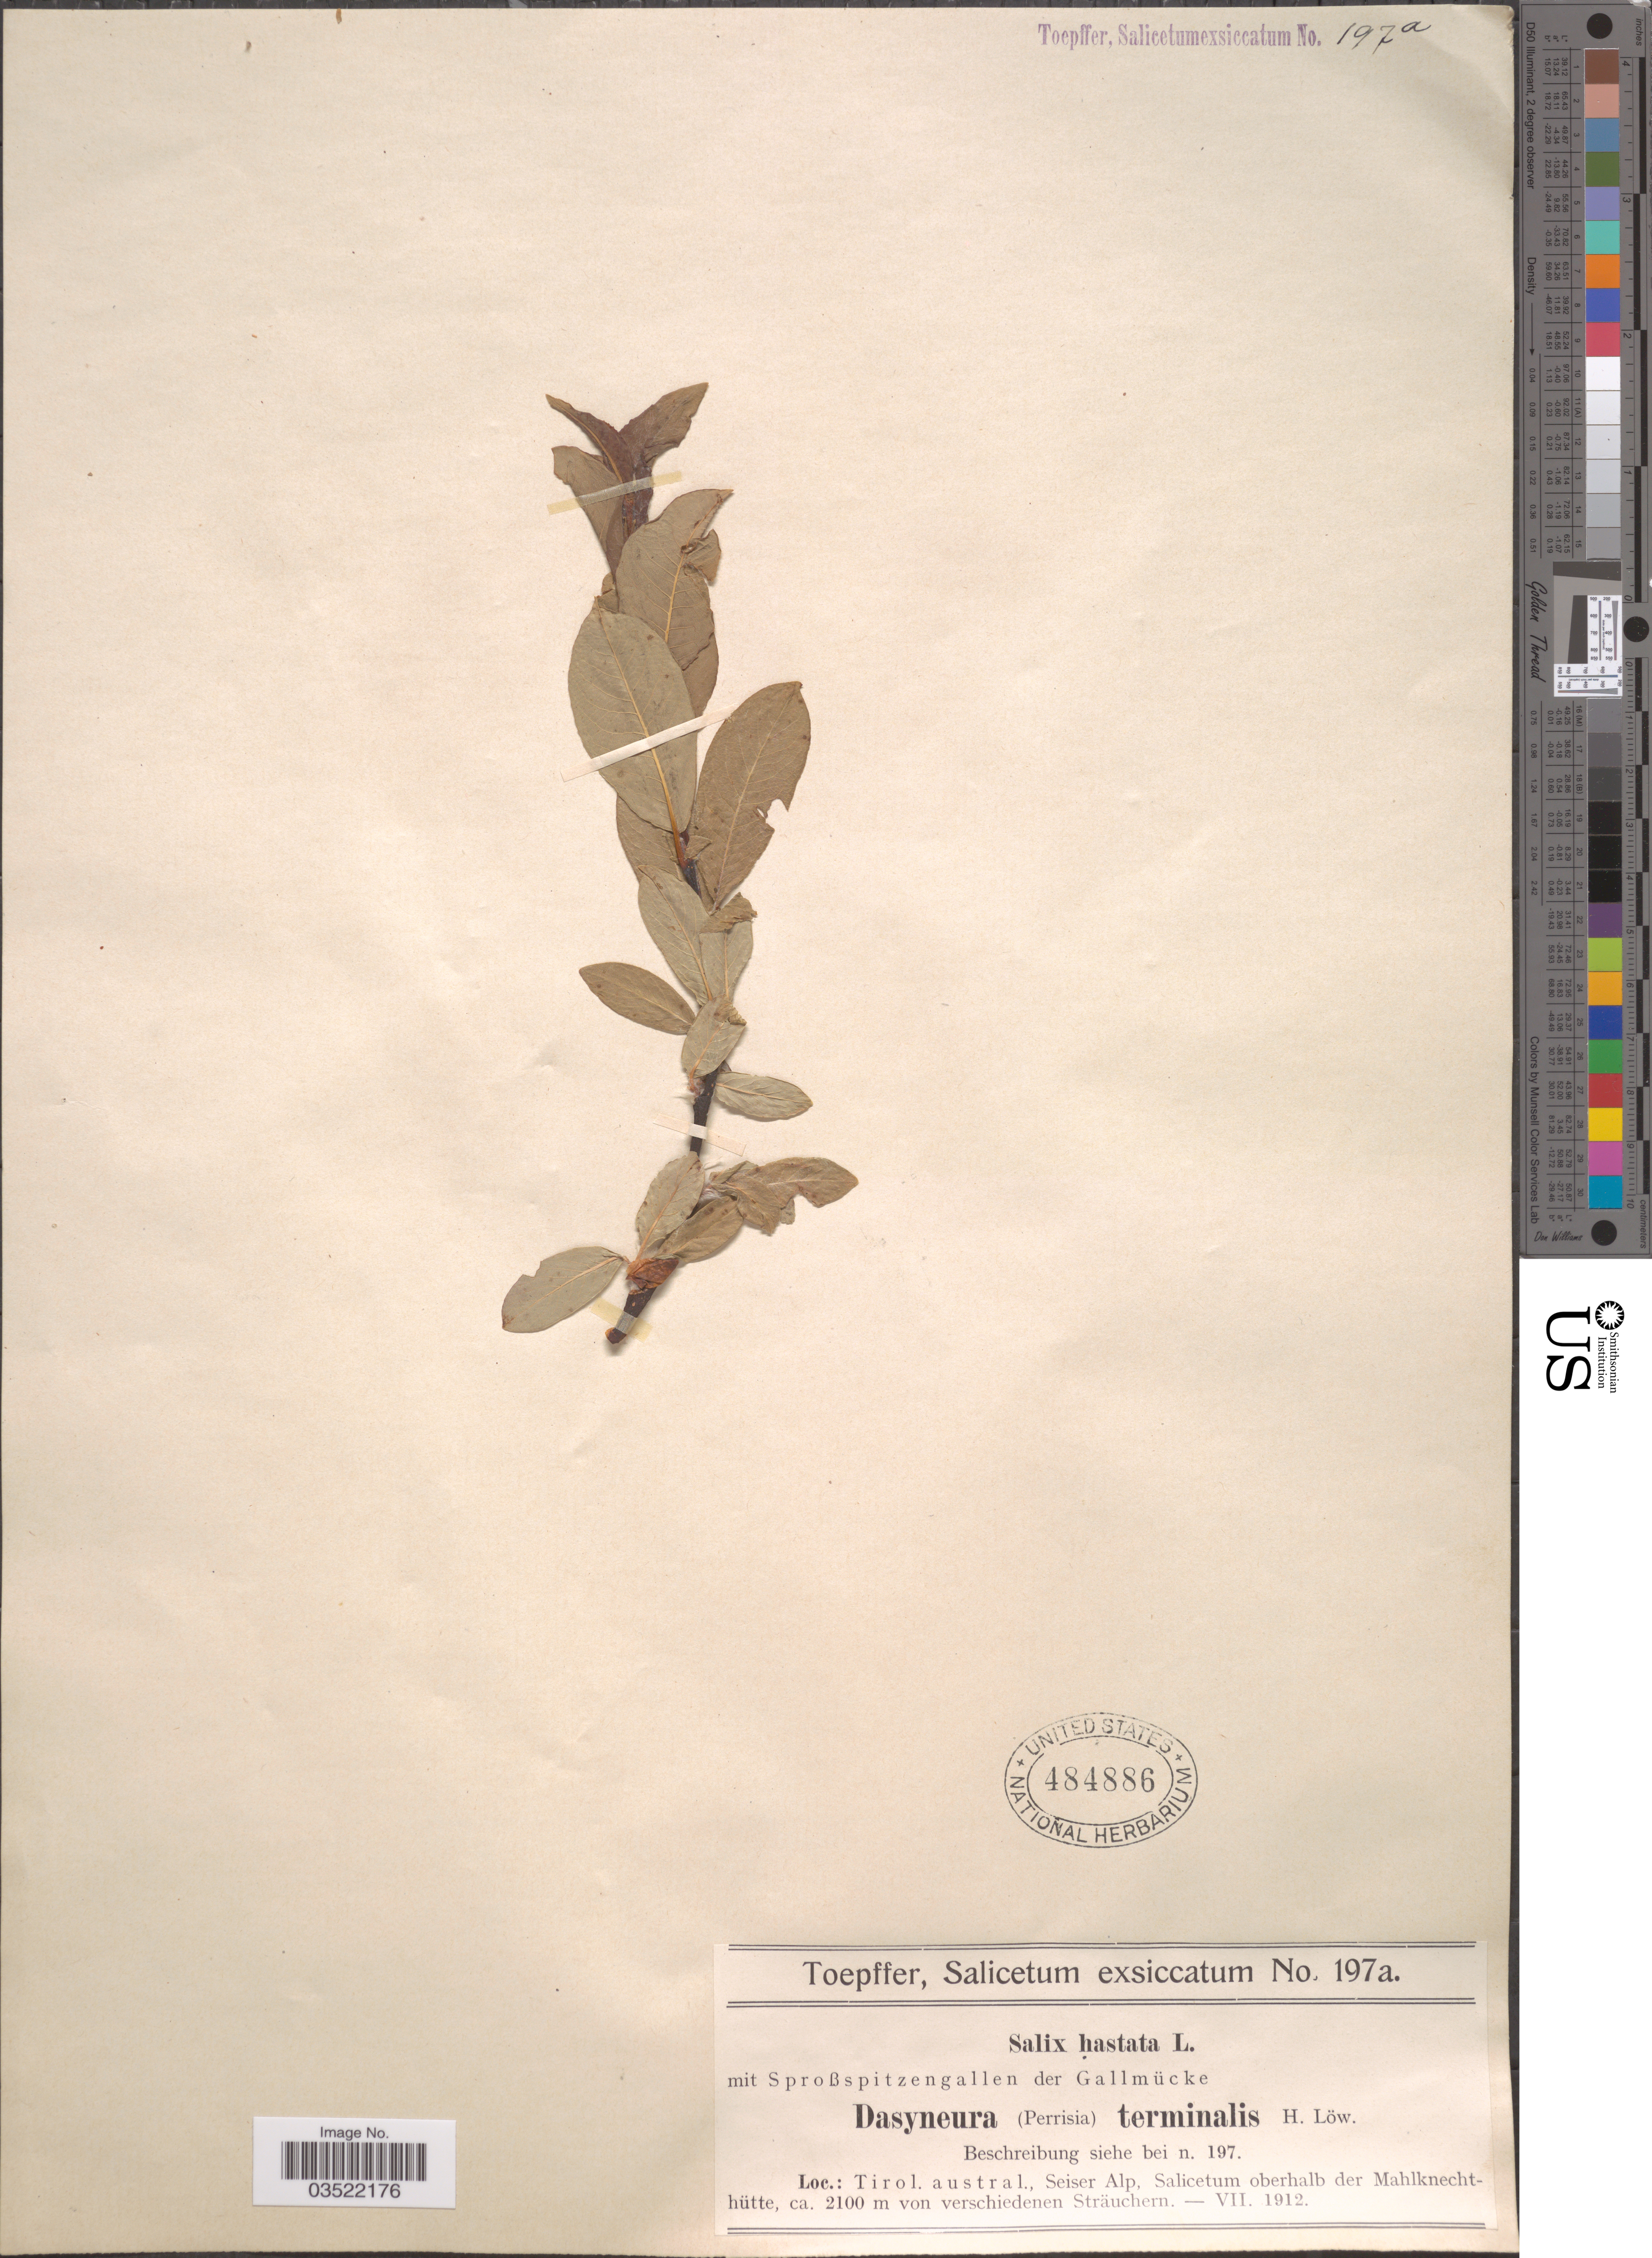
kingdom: Plantae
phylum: Tracheophyta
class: Magnoliopsida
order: Malpighiales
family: Salicaceae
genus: Salix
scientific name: Salix hastata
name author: L.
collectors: A. Toepffer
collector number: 197a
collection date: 1912-07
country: Austria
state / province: Styria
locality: Tirol. austral., Seiser Alp, Salicetum oberhalb der Mahlknechthütte.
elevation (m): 2100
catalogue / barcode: US 484886